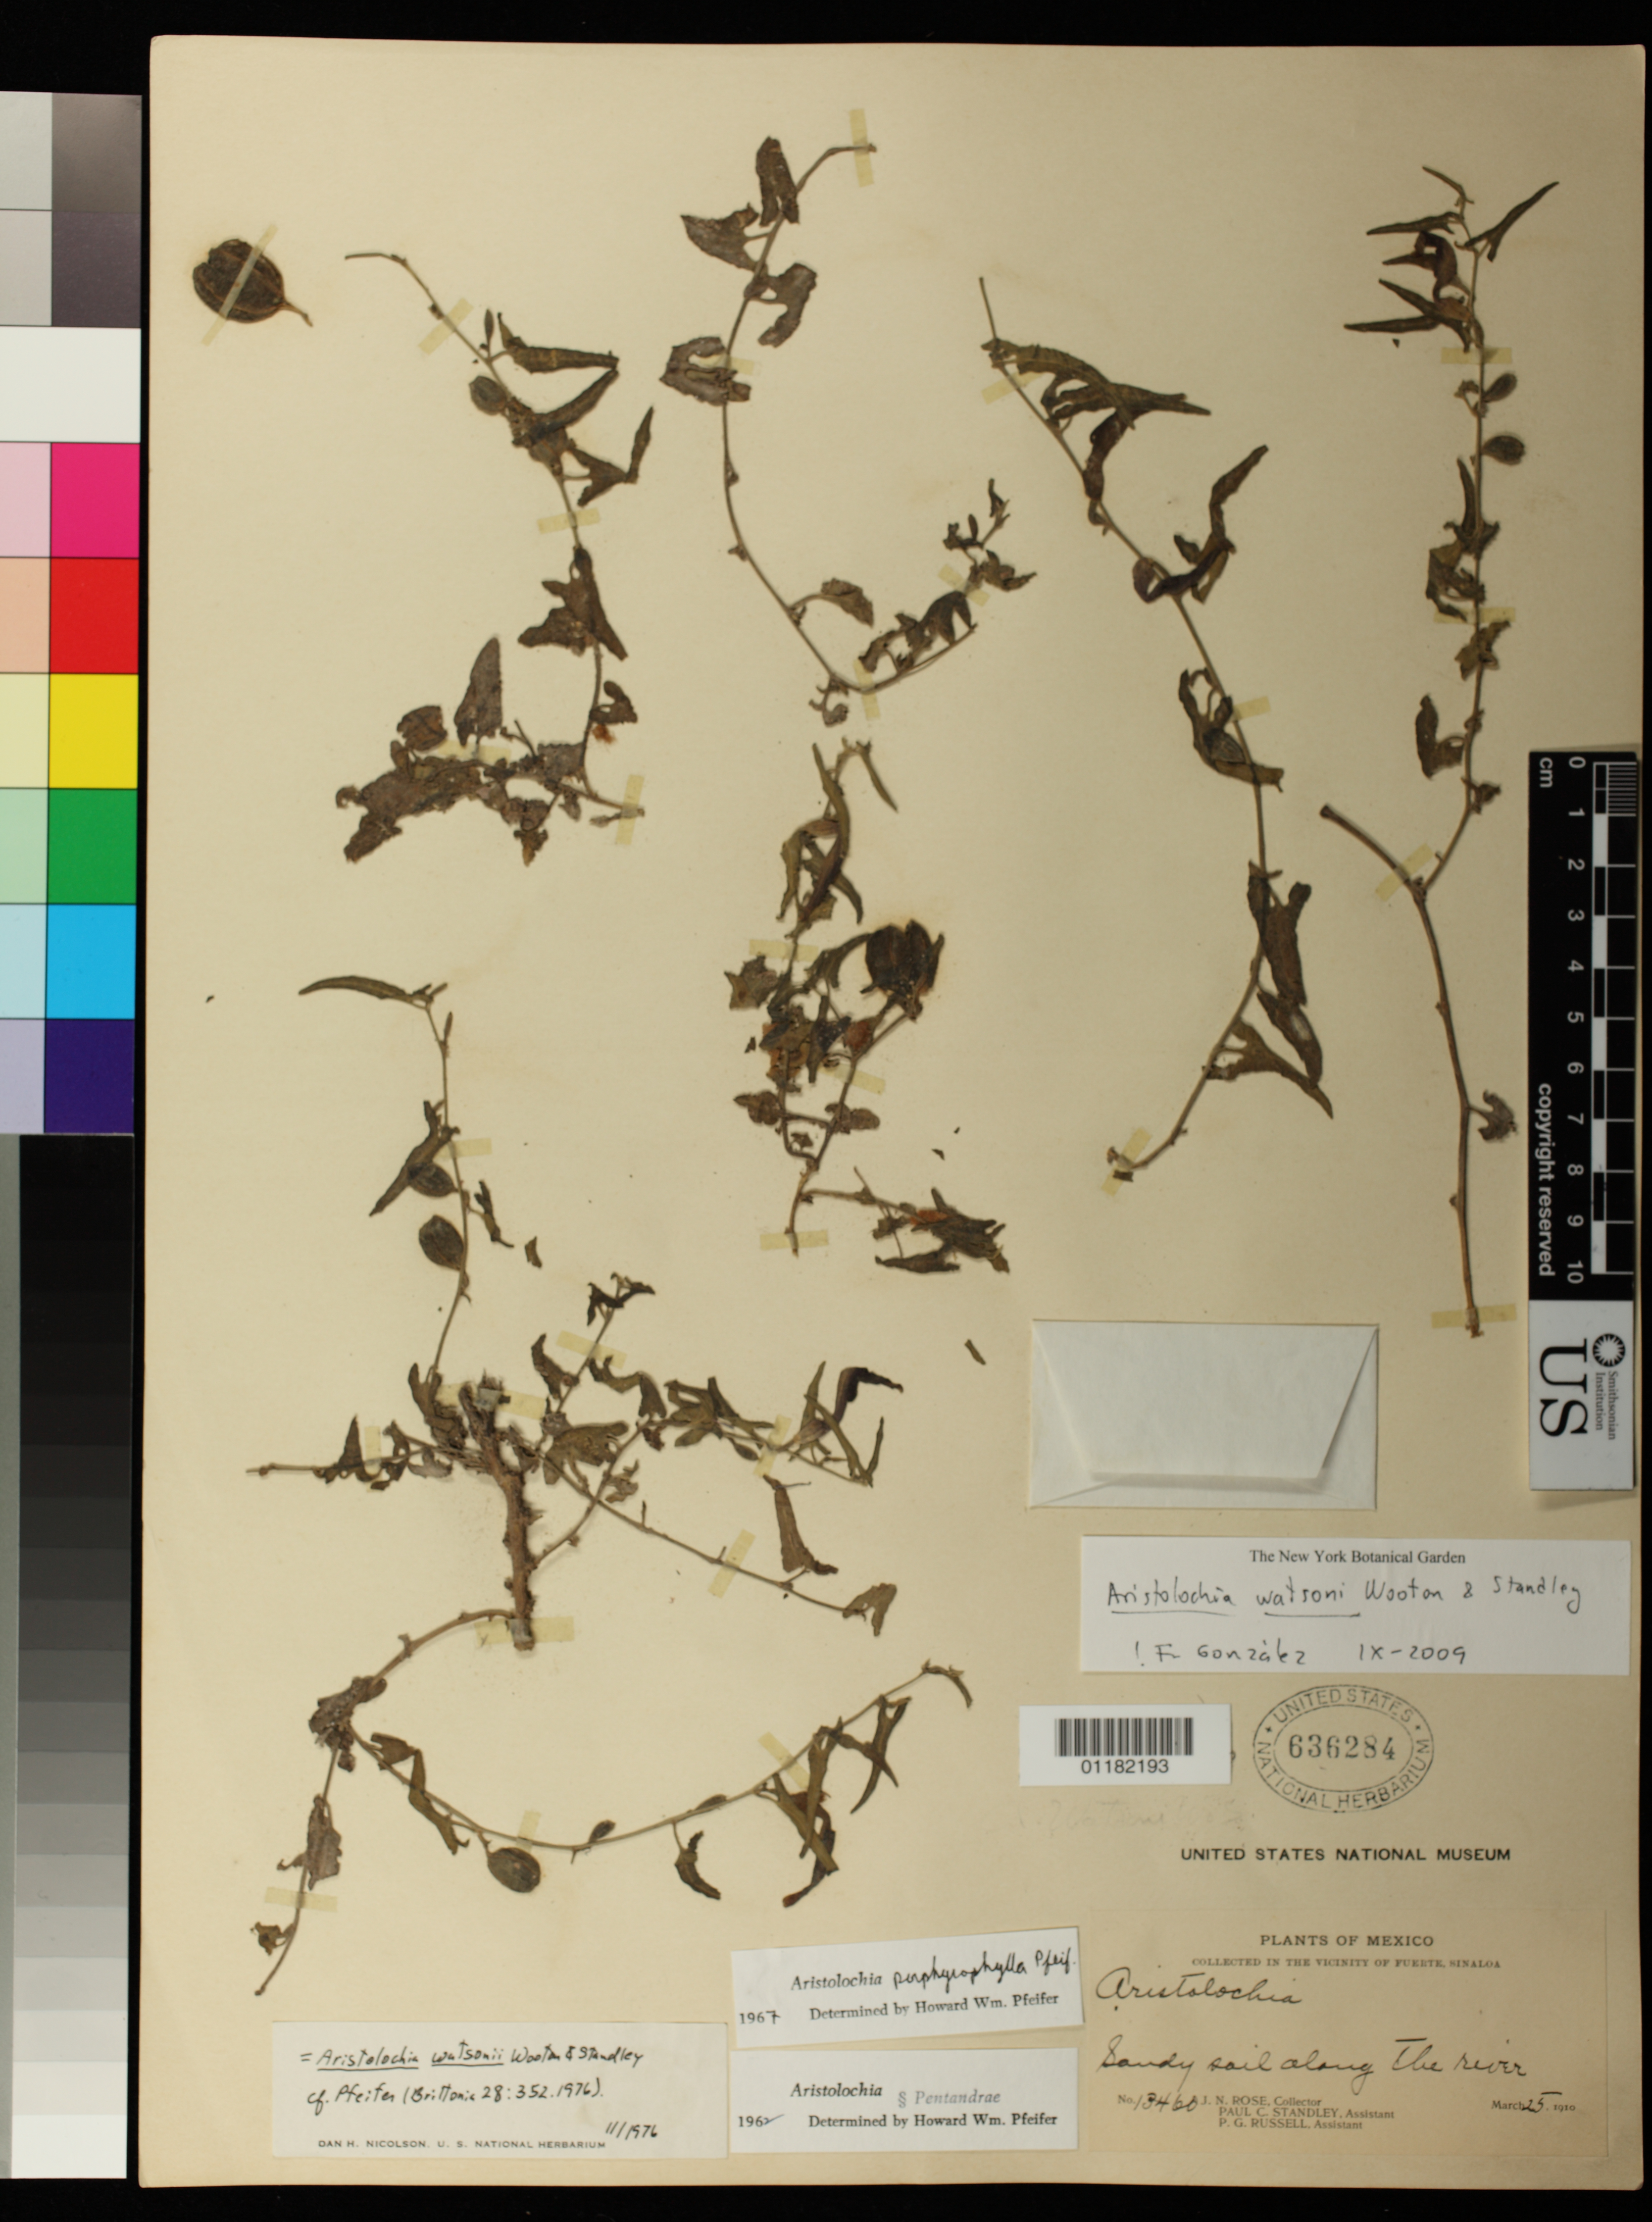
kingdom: Plantae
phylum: Tracheophyta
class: Magnoliopsida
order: Piperales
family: Aristolochiaceae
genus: Aristolochia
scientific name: Aristolochia watsonii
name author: Wooton & Standl.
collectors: J. N. Rose, P. C. Standley & P. G. Russell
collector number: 13460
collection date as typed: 25 Mar 1910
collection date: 1910-03-25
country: Mexico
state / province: Sinaloa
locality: Vicinity of Fuerte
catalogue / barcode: US 636284